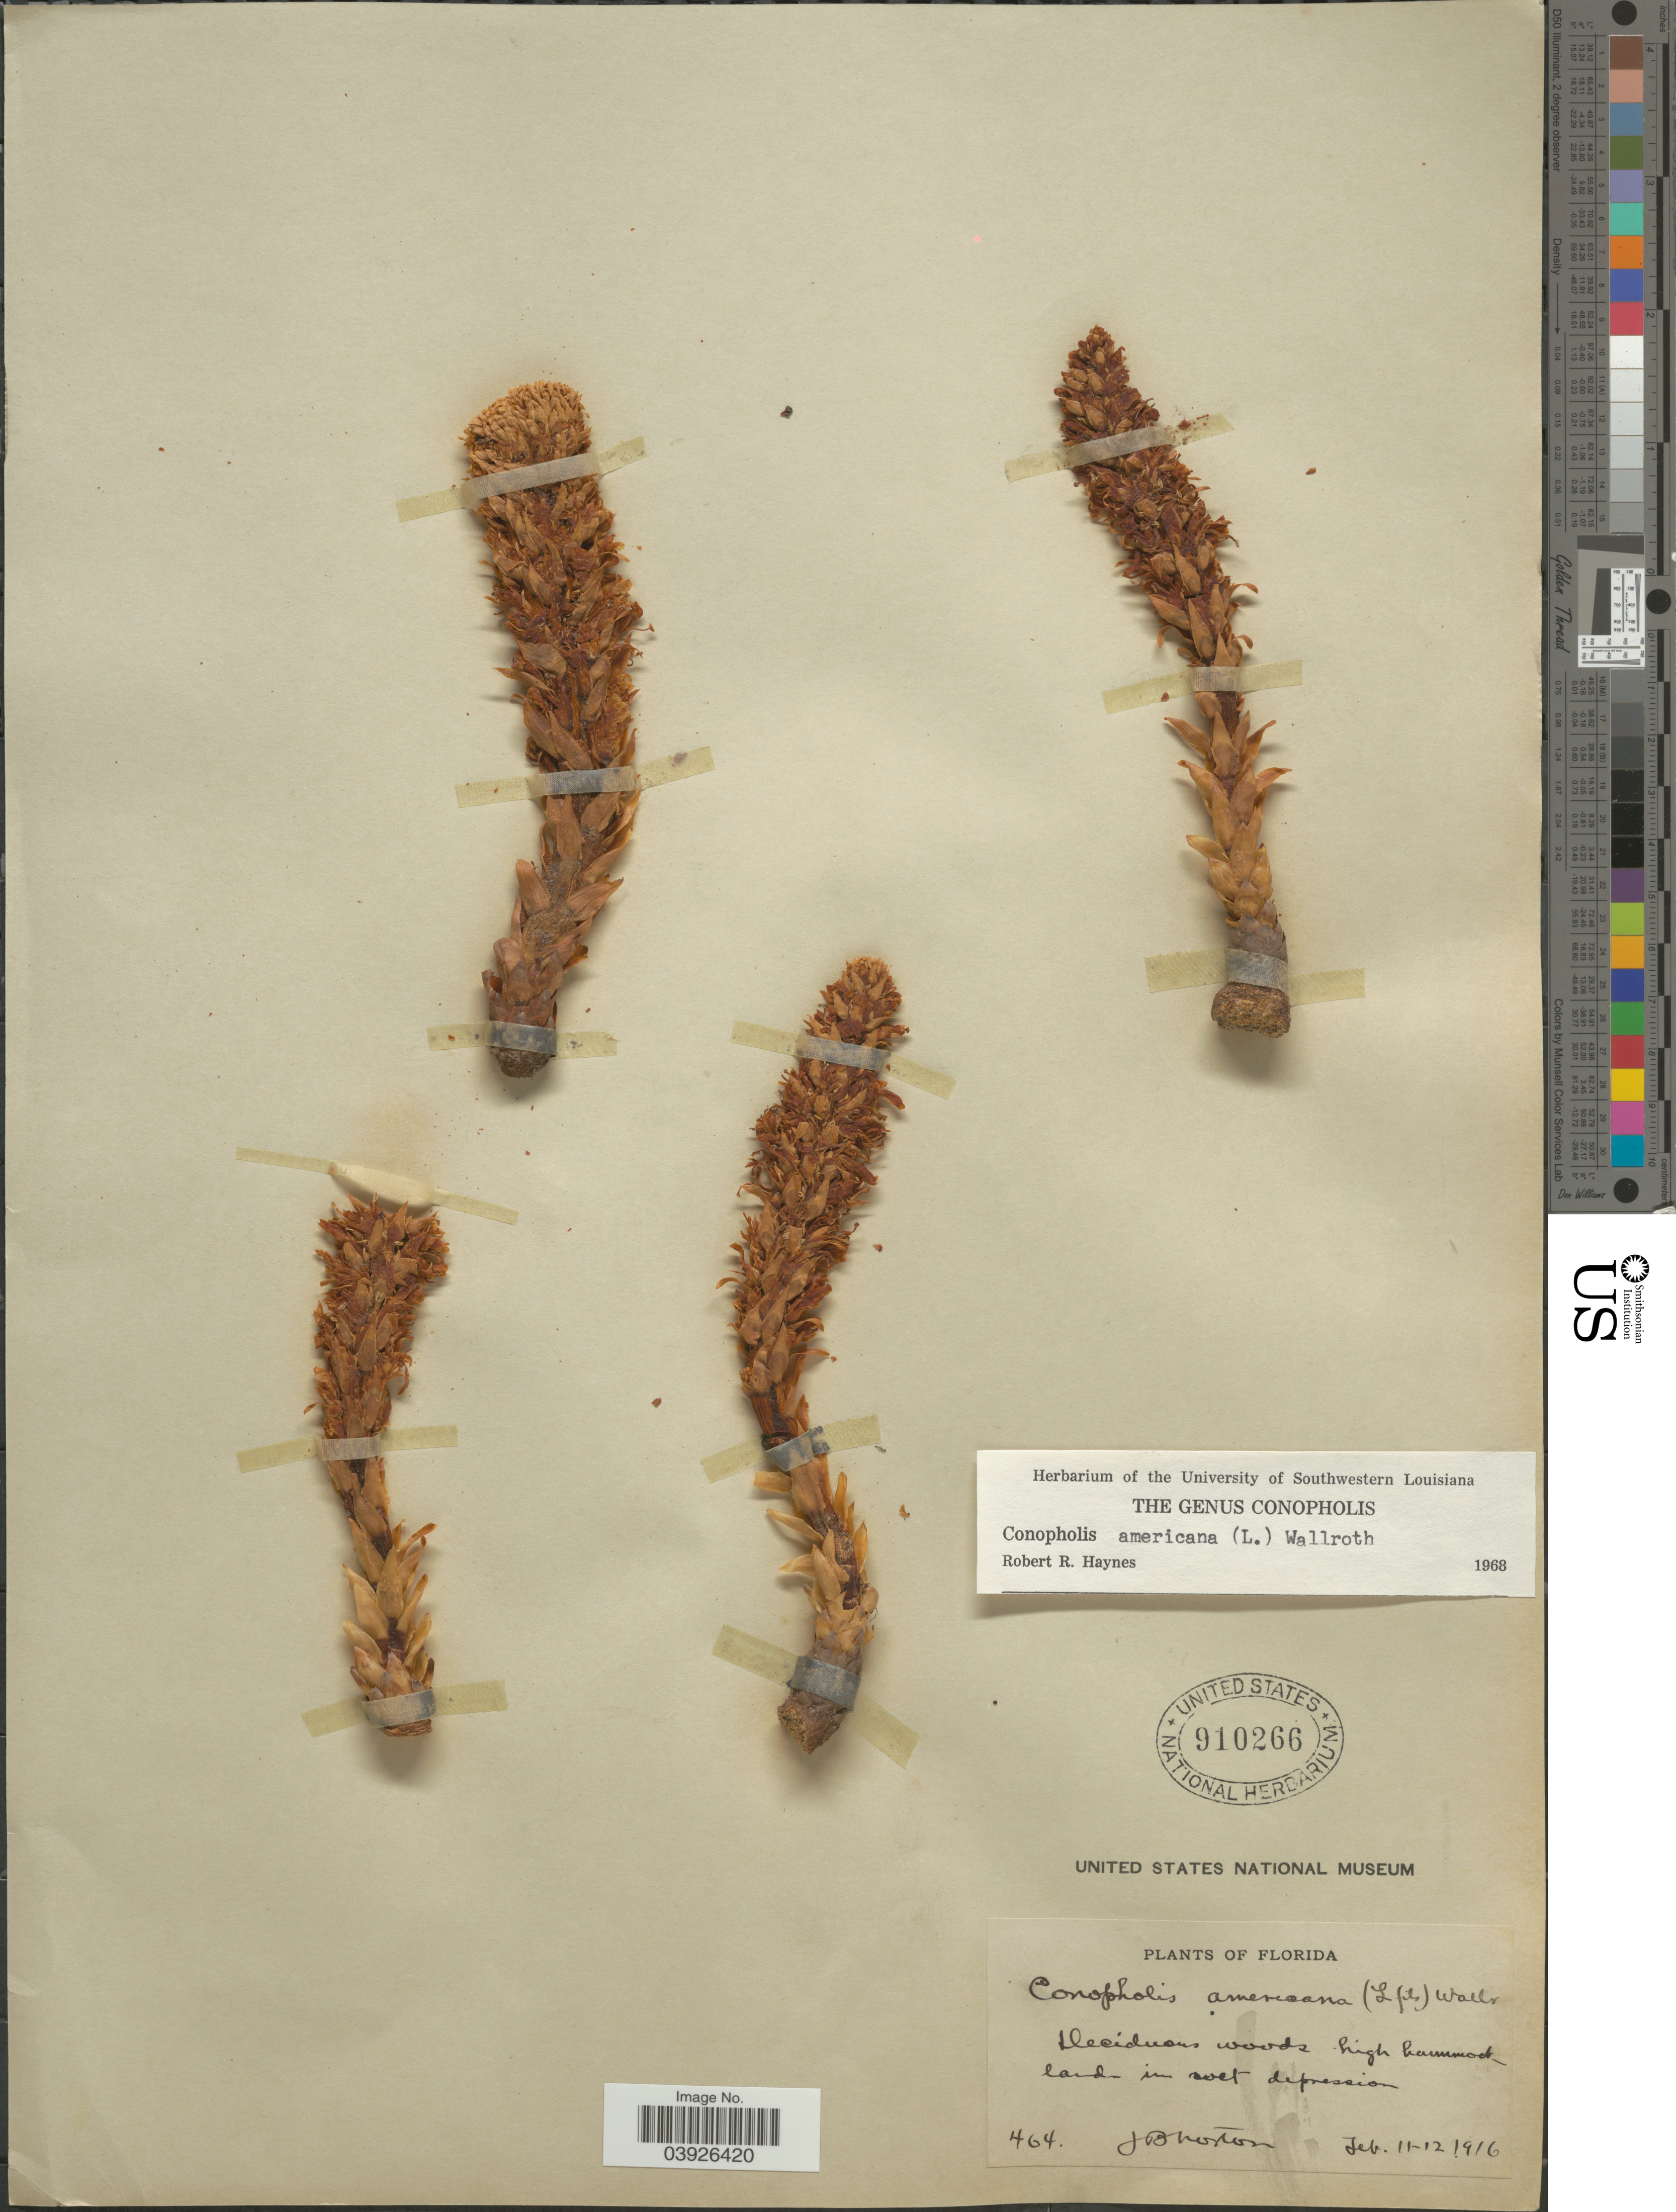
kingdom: Plantae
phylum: Tracheophyta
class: Magnoliopsida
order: Lamiales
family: Orobanchaceae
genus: Conopholis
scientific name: Conopholis americana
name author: (L. f.) Wallr.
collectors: J. B. Norton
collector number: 464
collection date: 1916-02-11/1916-02-12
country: United States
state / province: Florida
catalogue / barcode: US 910266